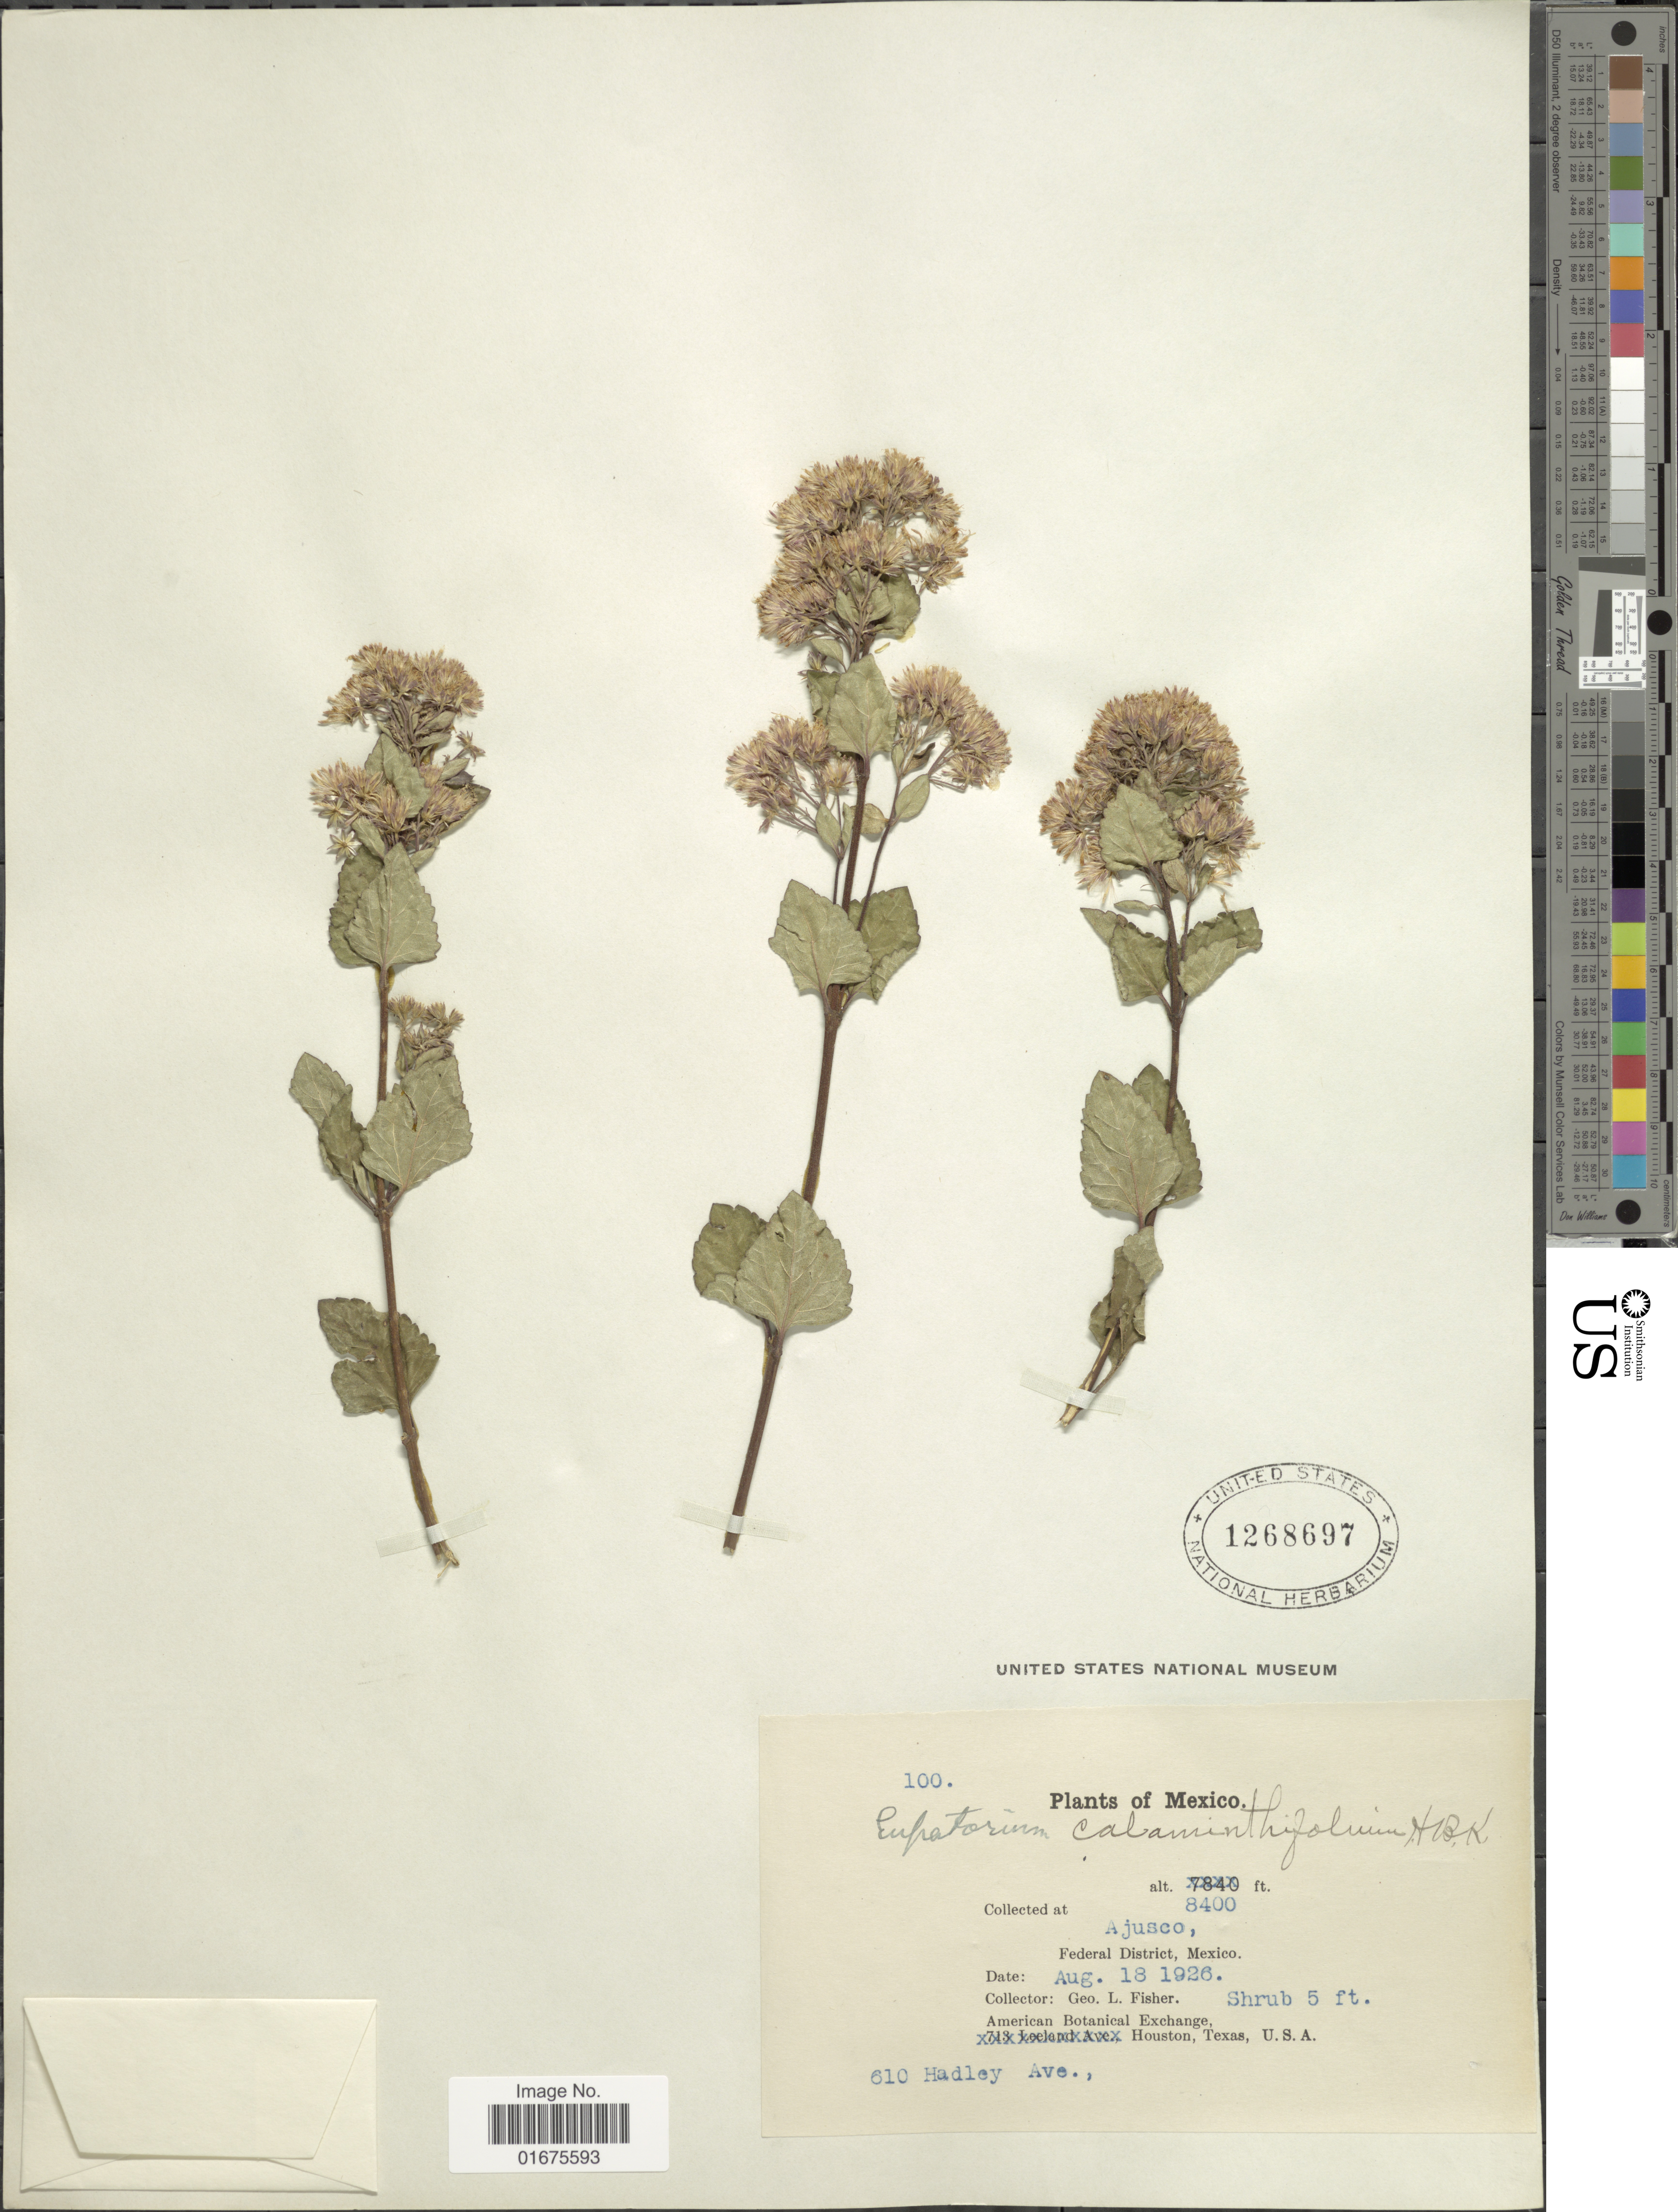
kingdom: Plantae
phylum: Tracheophyta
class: Magnoliopsida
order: Asterales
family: Asteraceae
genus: Ageratina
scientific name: Ageratina calaminthaefolia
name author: (Kunth) R.M. King & H. Rob.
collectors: G. L. Fisher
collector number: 100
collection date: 1926-08-18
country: Mexico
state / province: Distrito Federal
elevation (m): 2560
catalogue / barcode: US 1268697